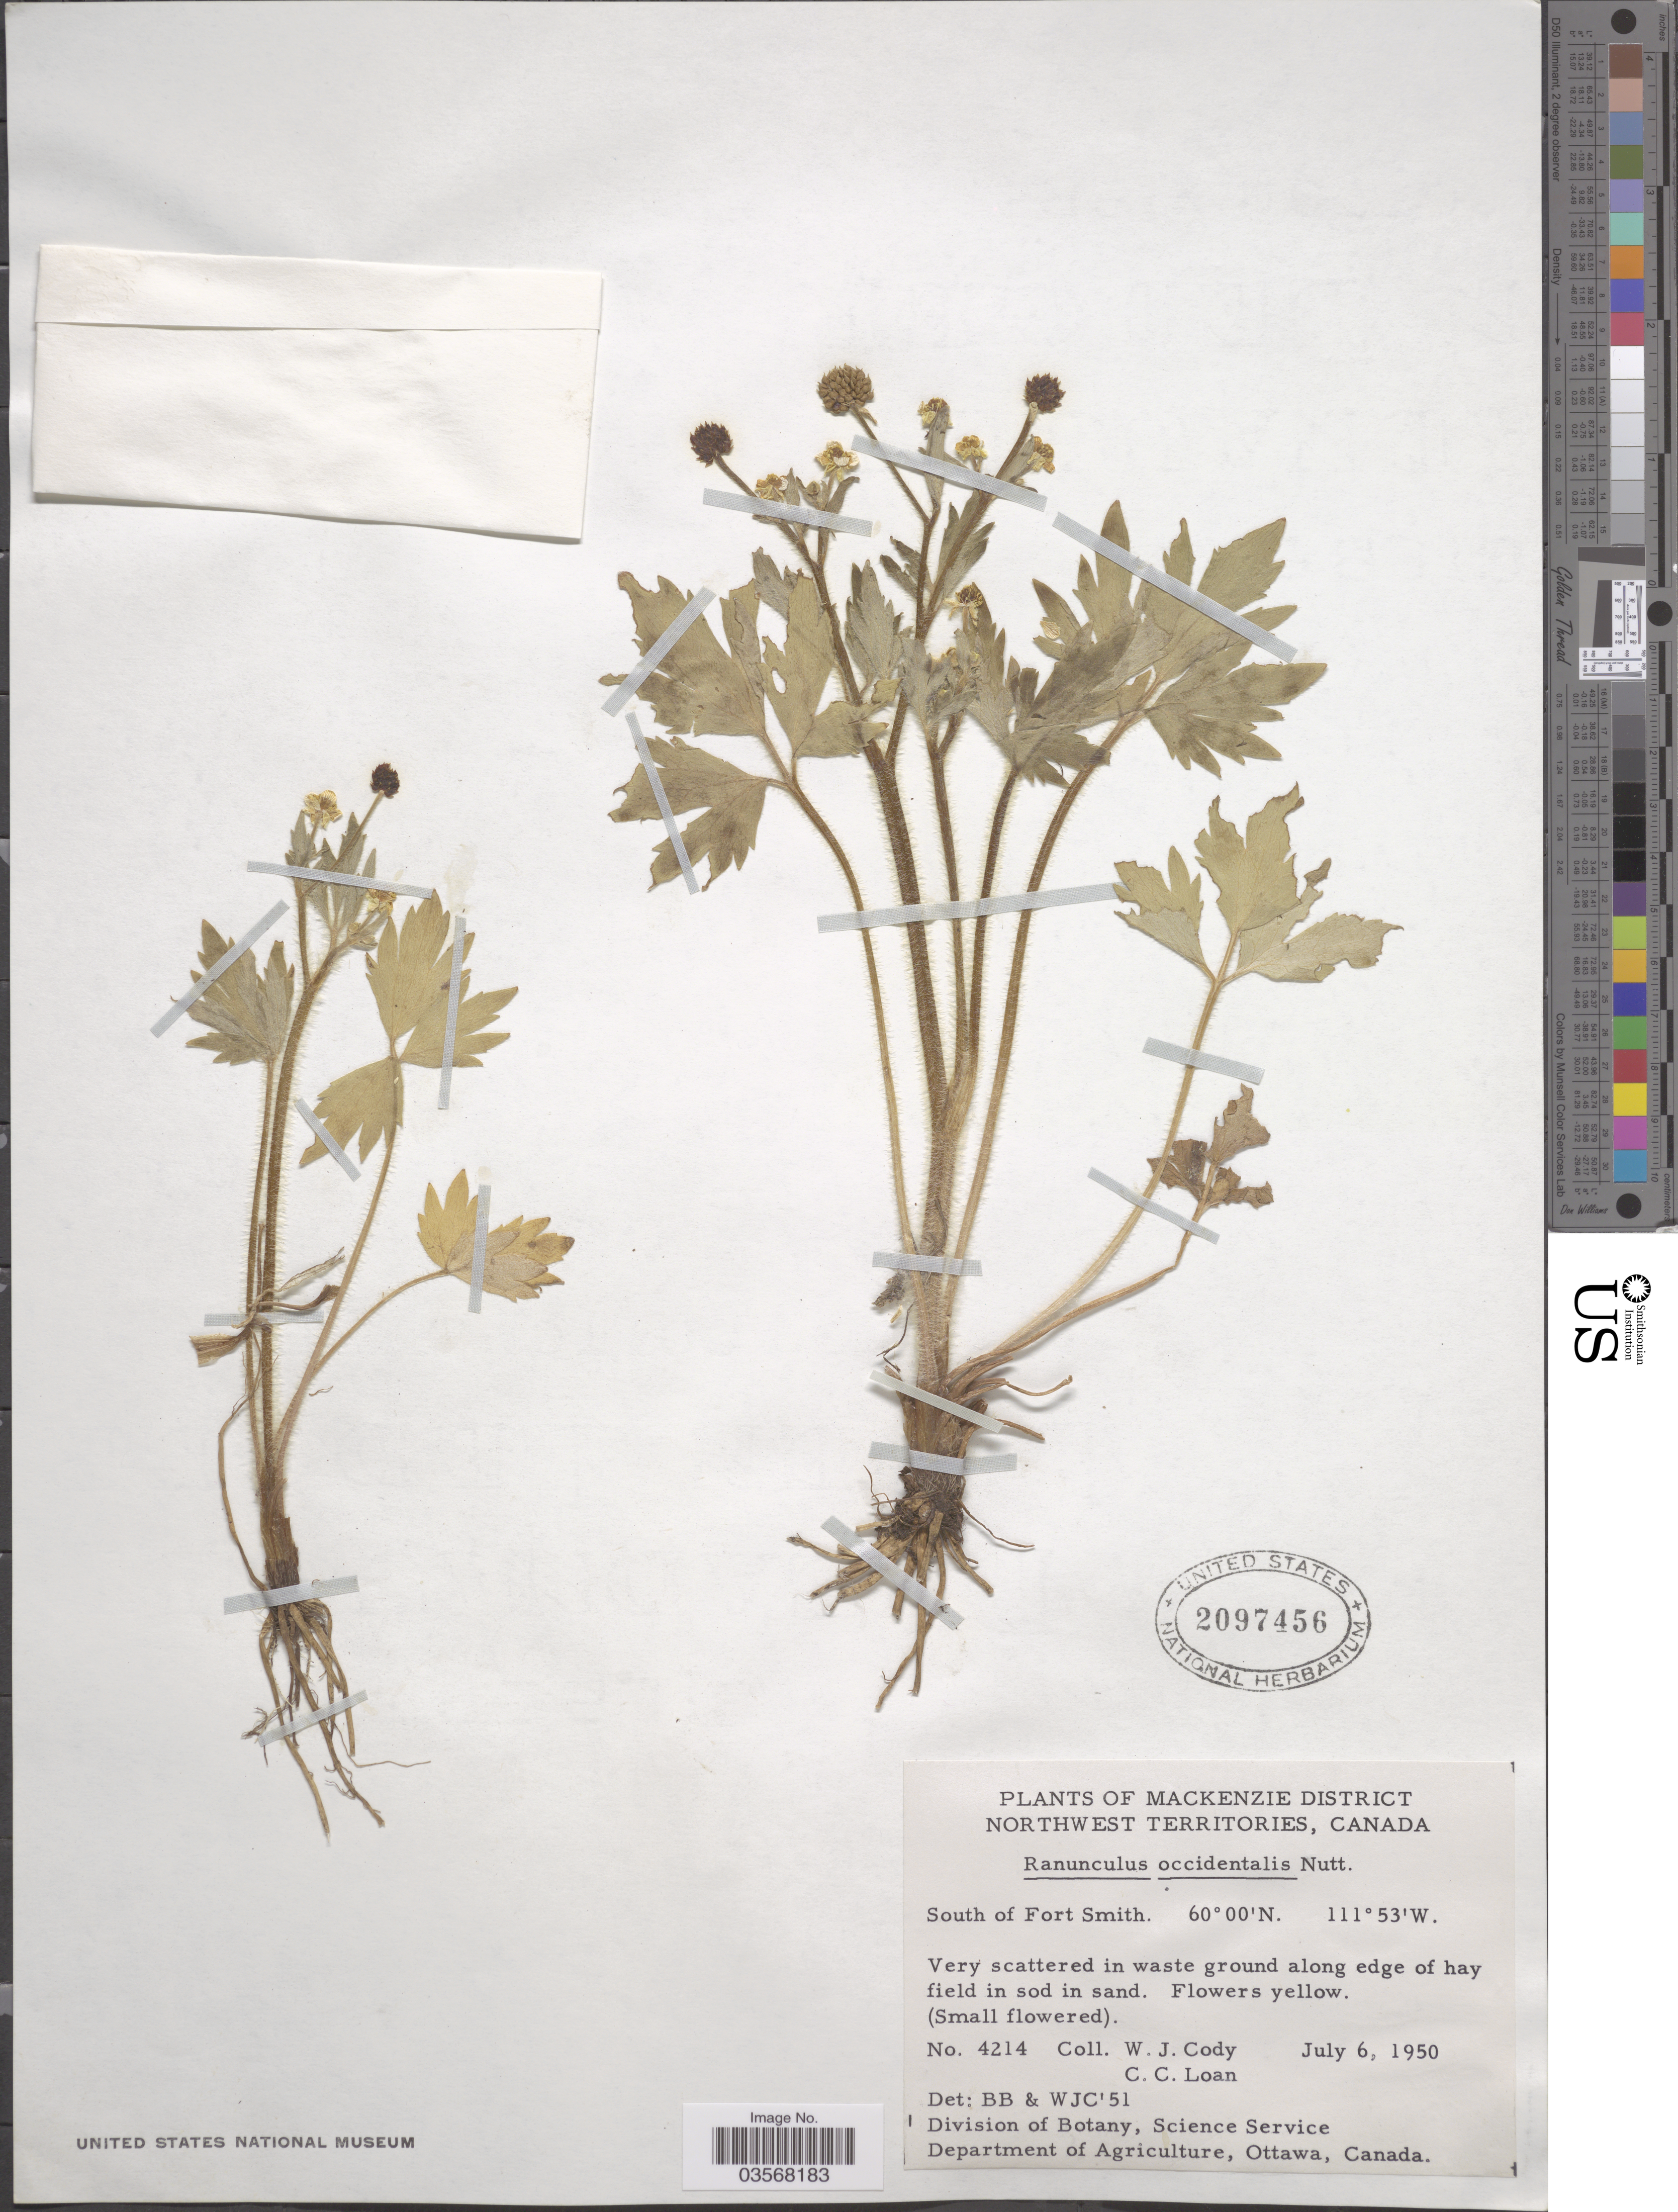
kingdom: Plantae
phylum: Tracheophyta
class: Magnoliopsida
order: Ranunculales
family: Ranunculaceae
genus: Ranunculus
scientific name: Ranunculus macounii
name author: Britton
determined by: Boivin, Joseph R. B.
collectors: W. Cody & C. Loan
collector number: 4214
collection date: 1950-07-06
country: Canada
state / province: Northwest Territories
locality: Mackenzie District. South of Fort Smith.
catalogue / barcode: US 2097456